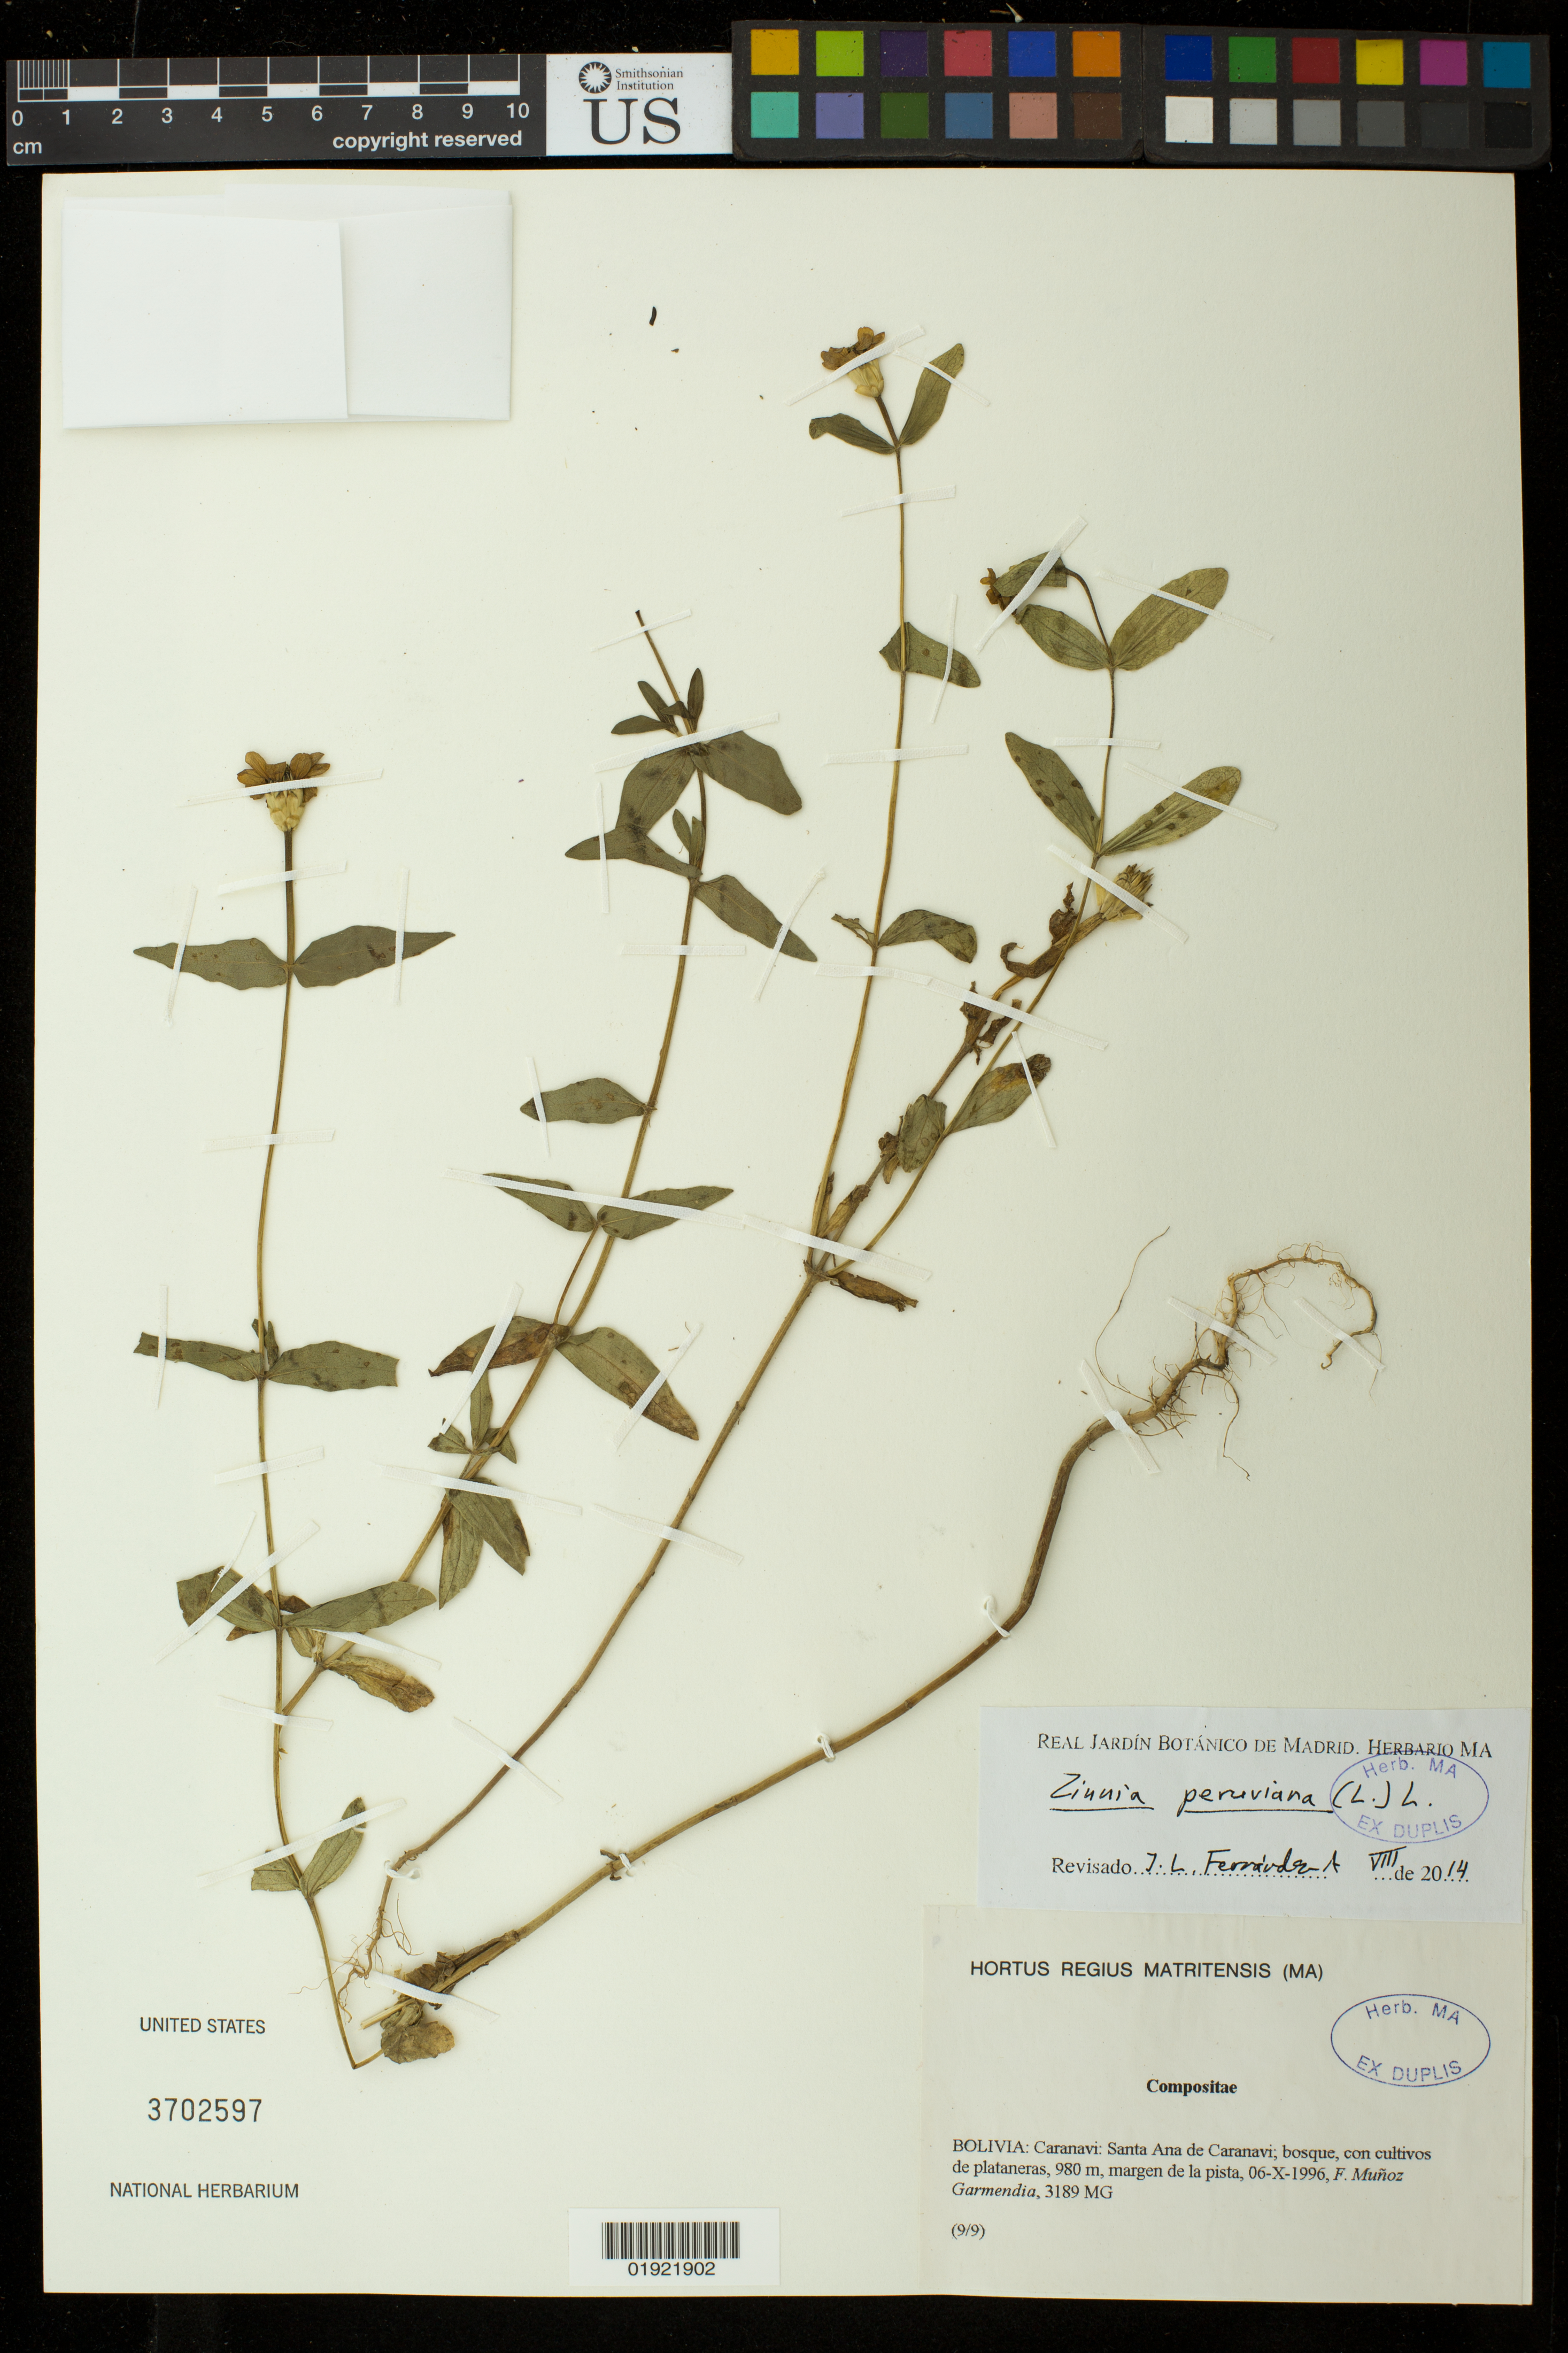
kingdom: Plantae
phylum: Tracheophyta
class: Magnoliopsida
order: Asterales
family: Asteraceae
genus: Zinnia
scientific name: Zinnia peruviana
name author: (L.) L.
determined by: Fernández-Alonso, J. L.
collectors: F. Muñoz Garmendia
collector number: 3189 MG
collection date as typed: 06-X-1996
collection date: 1996-10-06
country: Bolivia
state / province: La Paz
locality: Caranavi: Santa Ana de Caranavi; bosque, con cultibos de plataneras, margen de la pista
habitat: con cultivos de plataneras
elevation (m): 980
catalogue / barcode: US 3702597